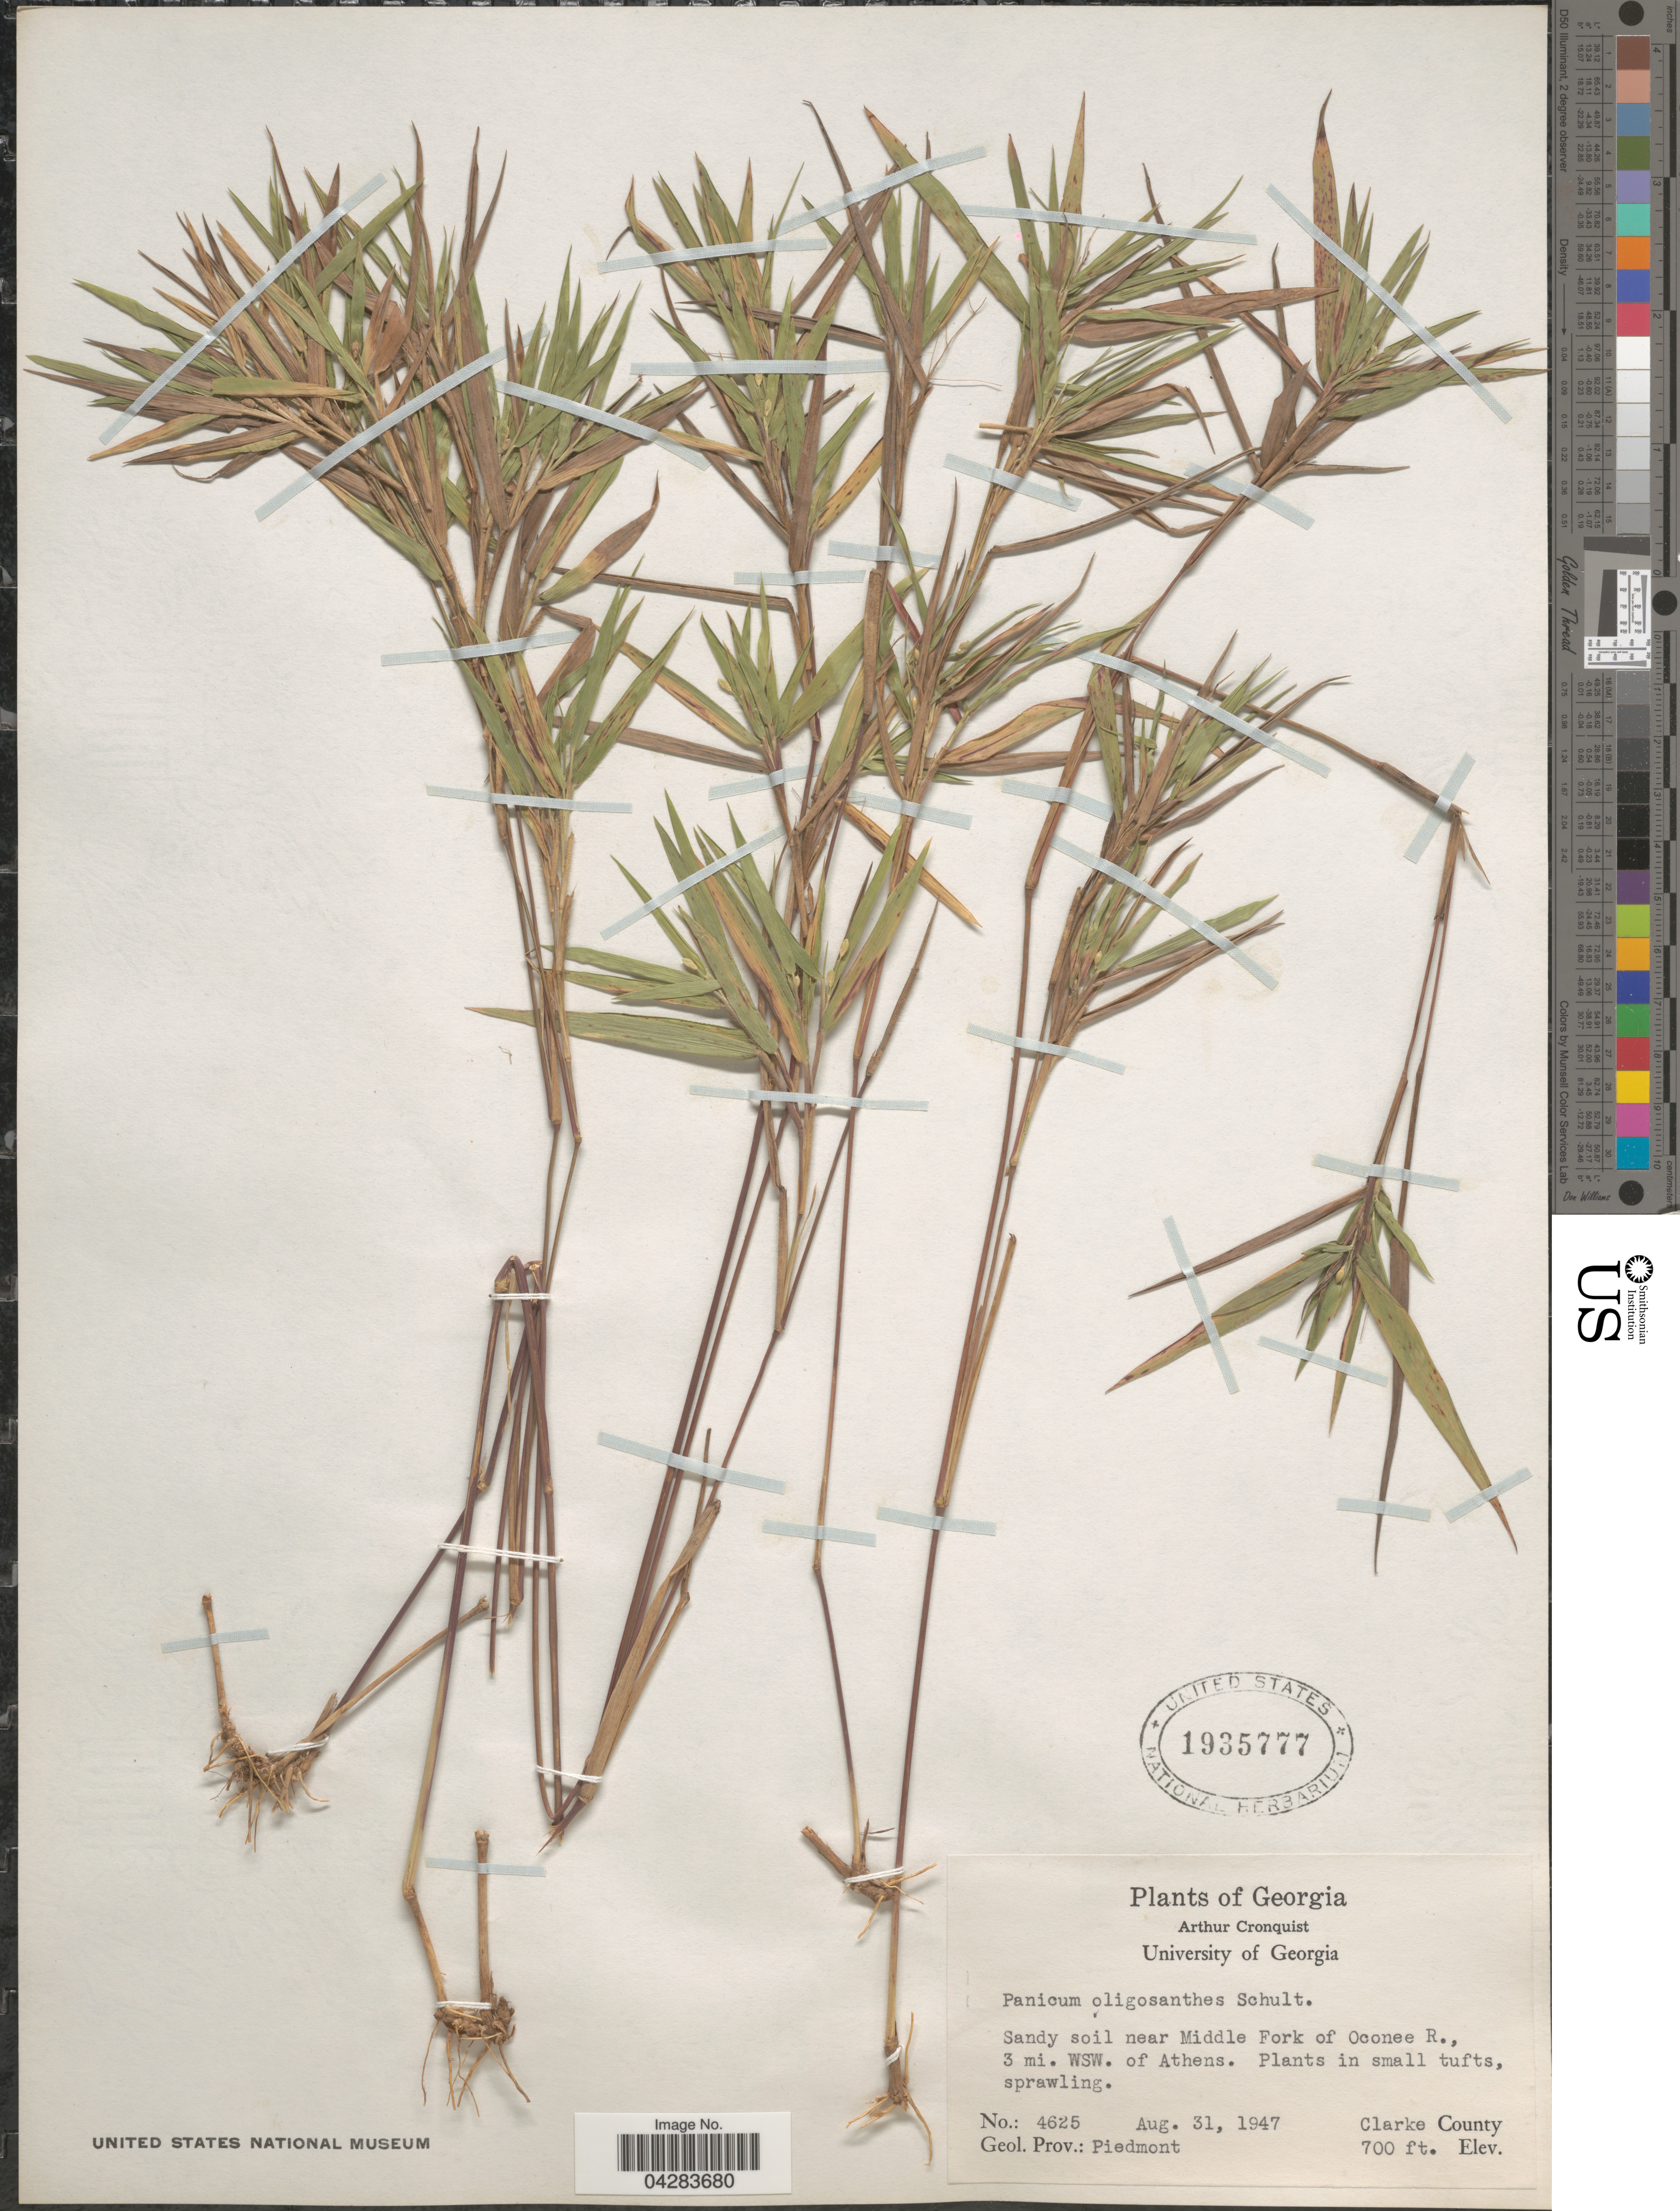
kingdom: Plantae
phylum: Tracheophyta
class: Liliopsida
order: Poales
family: Poaceae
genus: Dichanthelium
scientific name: Dichanthelium oligosanthes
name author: (Schult.) Gould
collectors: A. J. Cronquist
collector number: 4625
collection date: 1947-08-31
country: United States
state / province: Georgia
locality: Sandy soil near Middle Fork of Oconee R., 3 mi. WSW. of Athens. Clarke County. Geol. Prov.: Piedmont.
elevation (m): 213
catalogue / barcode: US 1935777